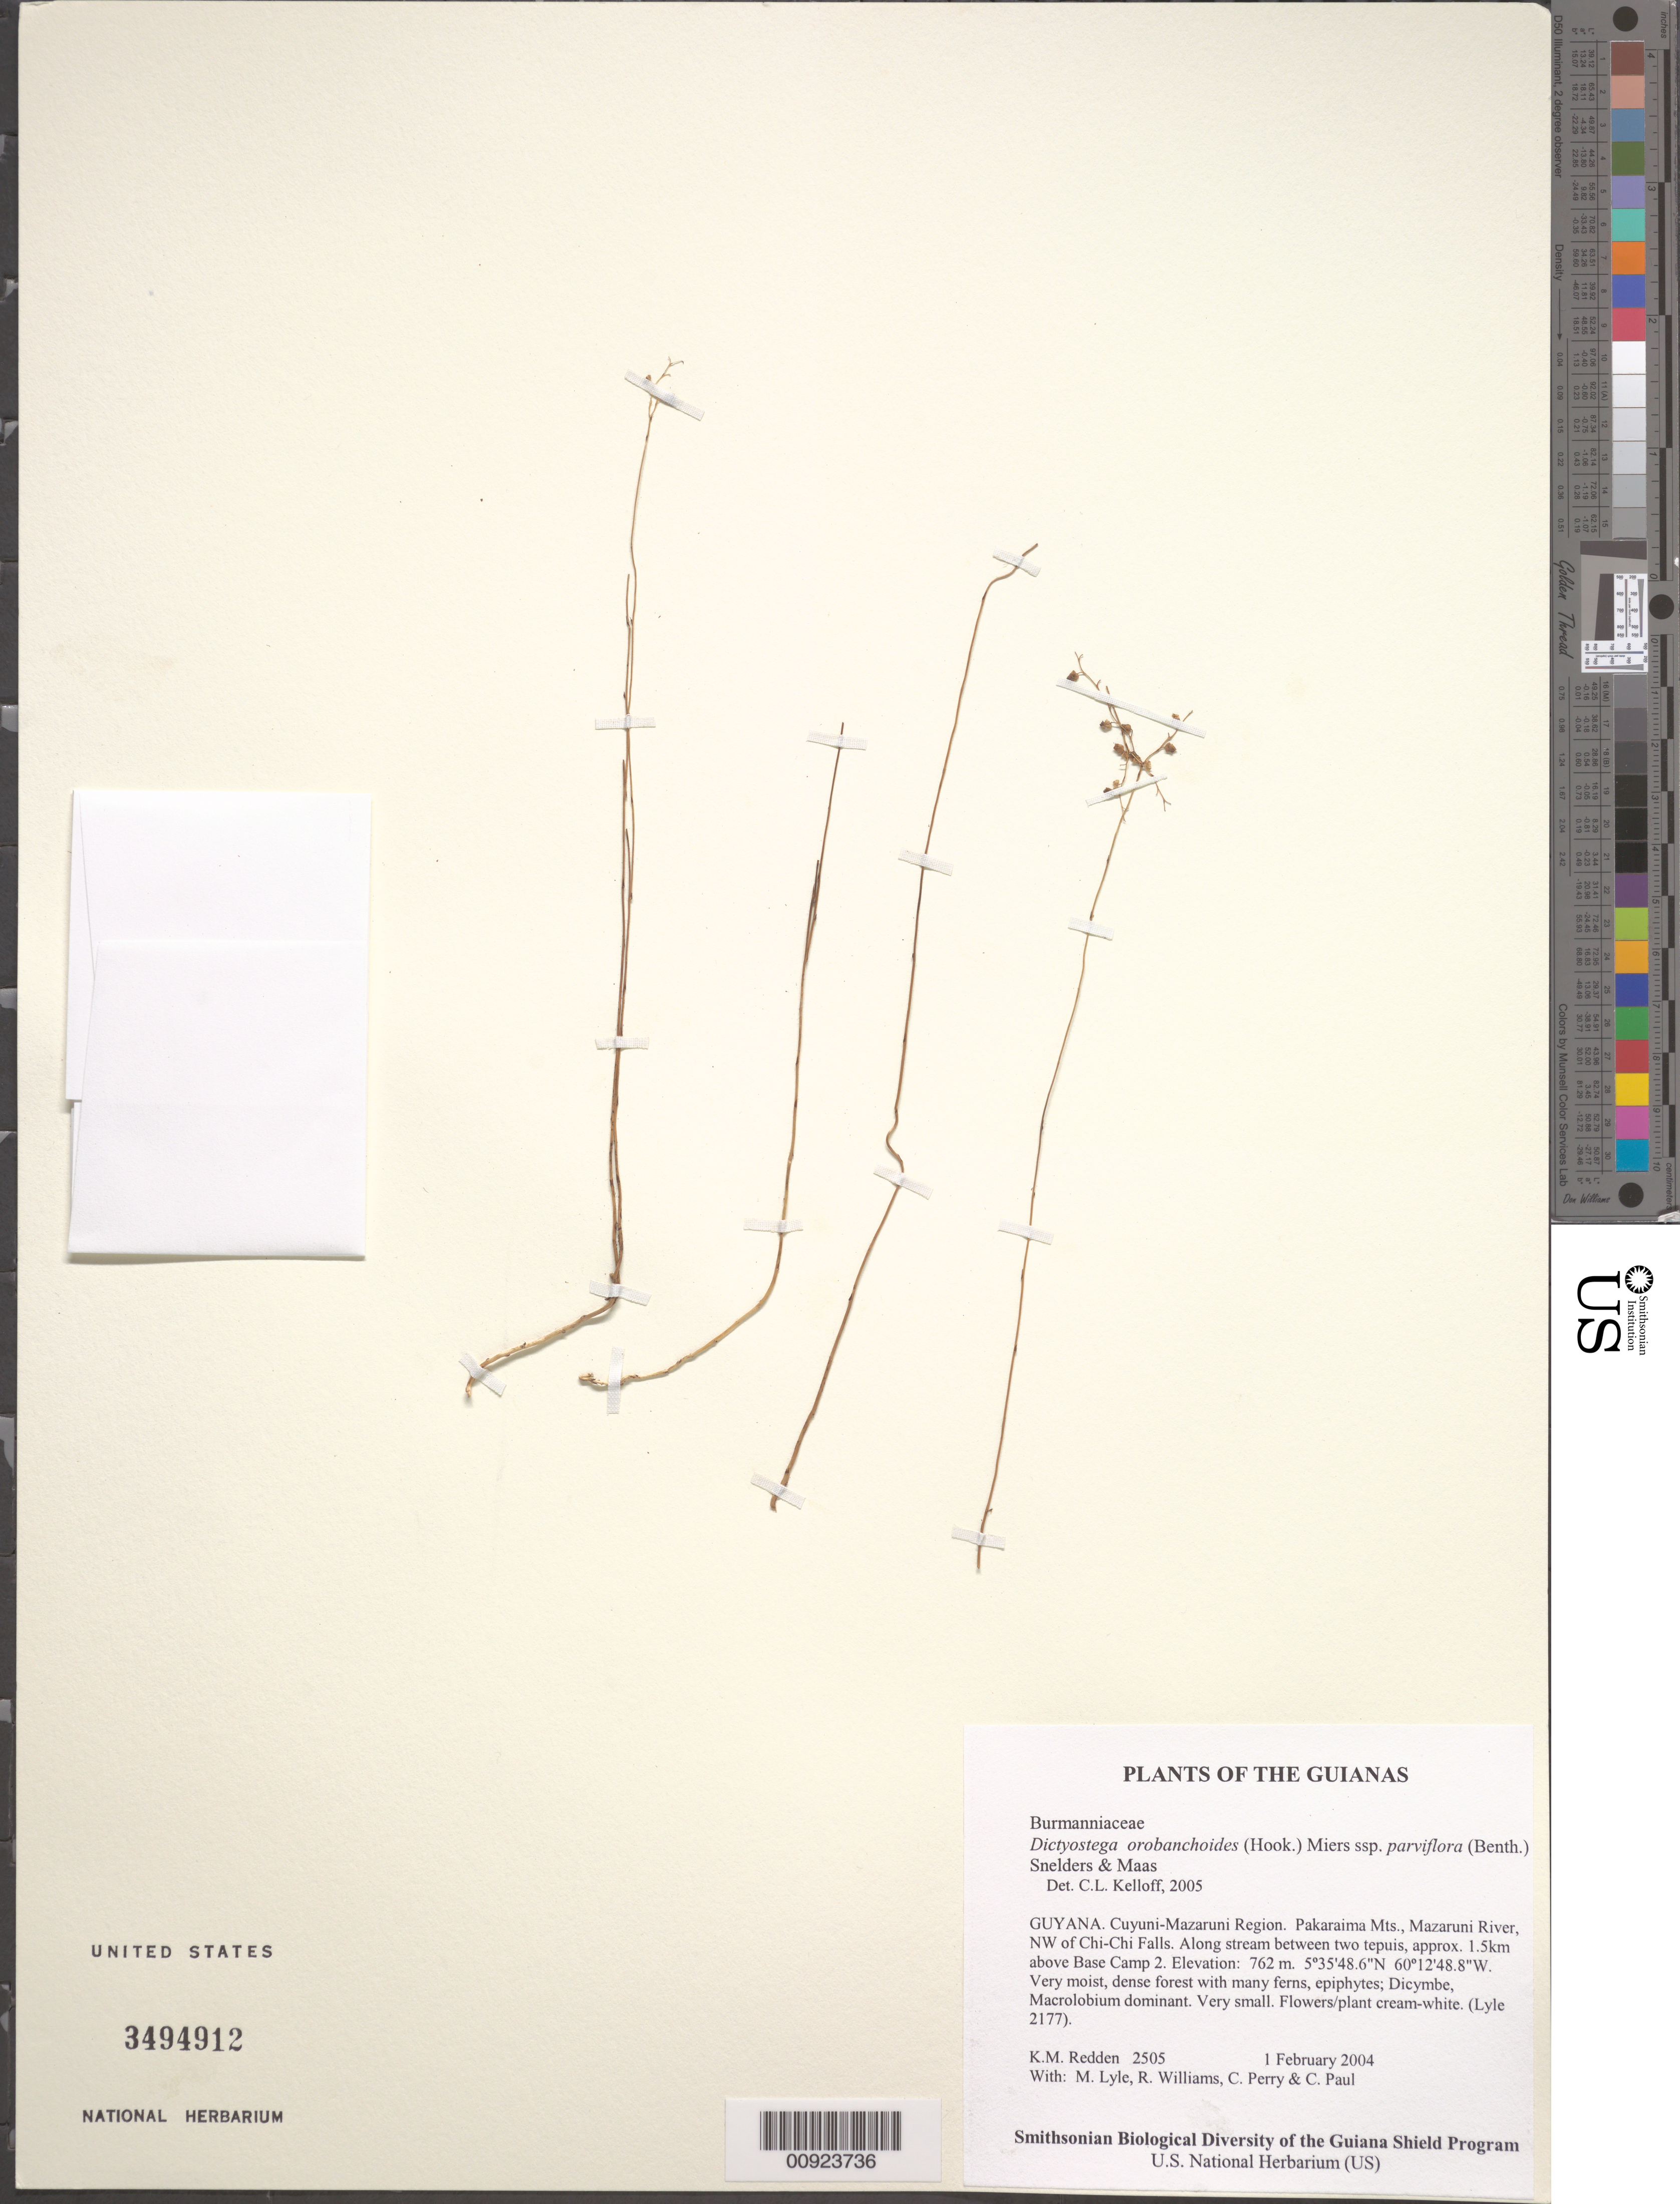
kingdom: Plantae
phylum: Tracheophyta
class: Liliopsida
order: Dioscoreales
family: Burmanniaceae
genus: Dictyostega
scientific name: Dictyostega orobanchoides subsp. parviflora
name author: (Benth.) Snelders & Maas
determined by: Kelloff, Carol L., (US), Smithsonian Institution - National Museum of Natural History (UNITED STATES)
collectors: K. M. Redden, M. Lyle, R. Williams, C. Perry & C. Paul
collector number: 2505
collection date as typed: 1 February 2004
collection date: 2004-02-01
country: Guyana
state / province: Cuyuni-Mazaruni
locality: Pakaraima Mts., Mazaruni River, NW of Chi-Chi Falls. Along stream between two tepuis, approx. 1.5km above Base Camp 2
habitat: Very moist, dense forest with many ferns, epiphytes; Dicymbe, Macrolobium dominant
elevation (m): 762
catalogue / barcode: US 3494912